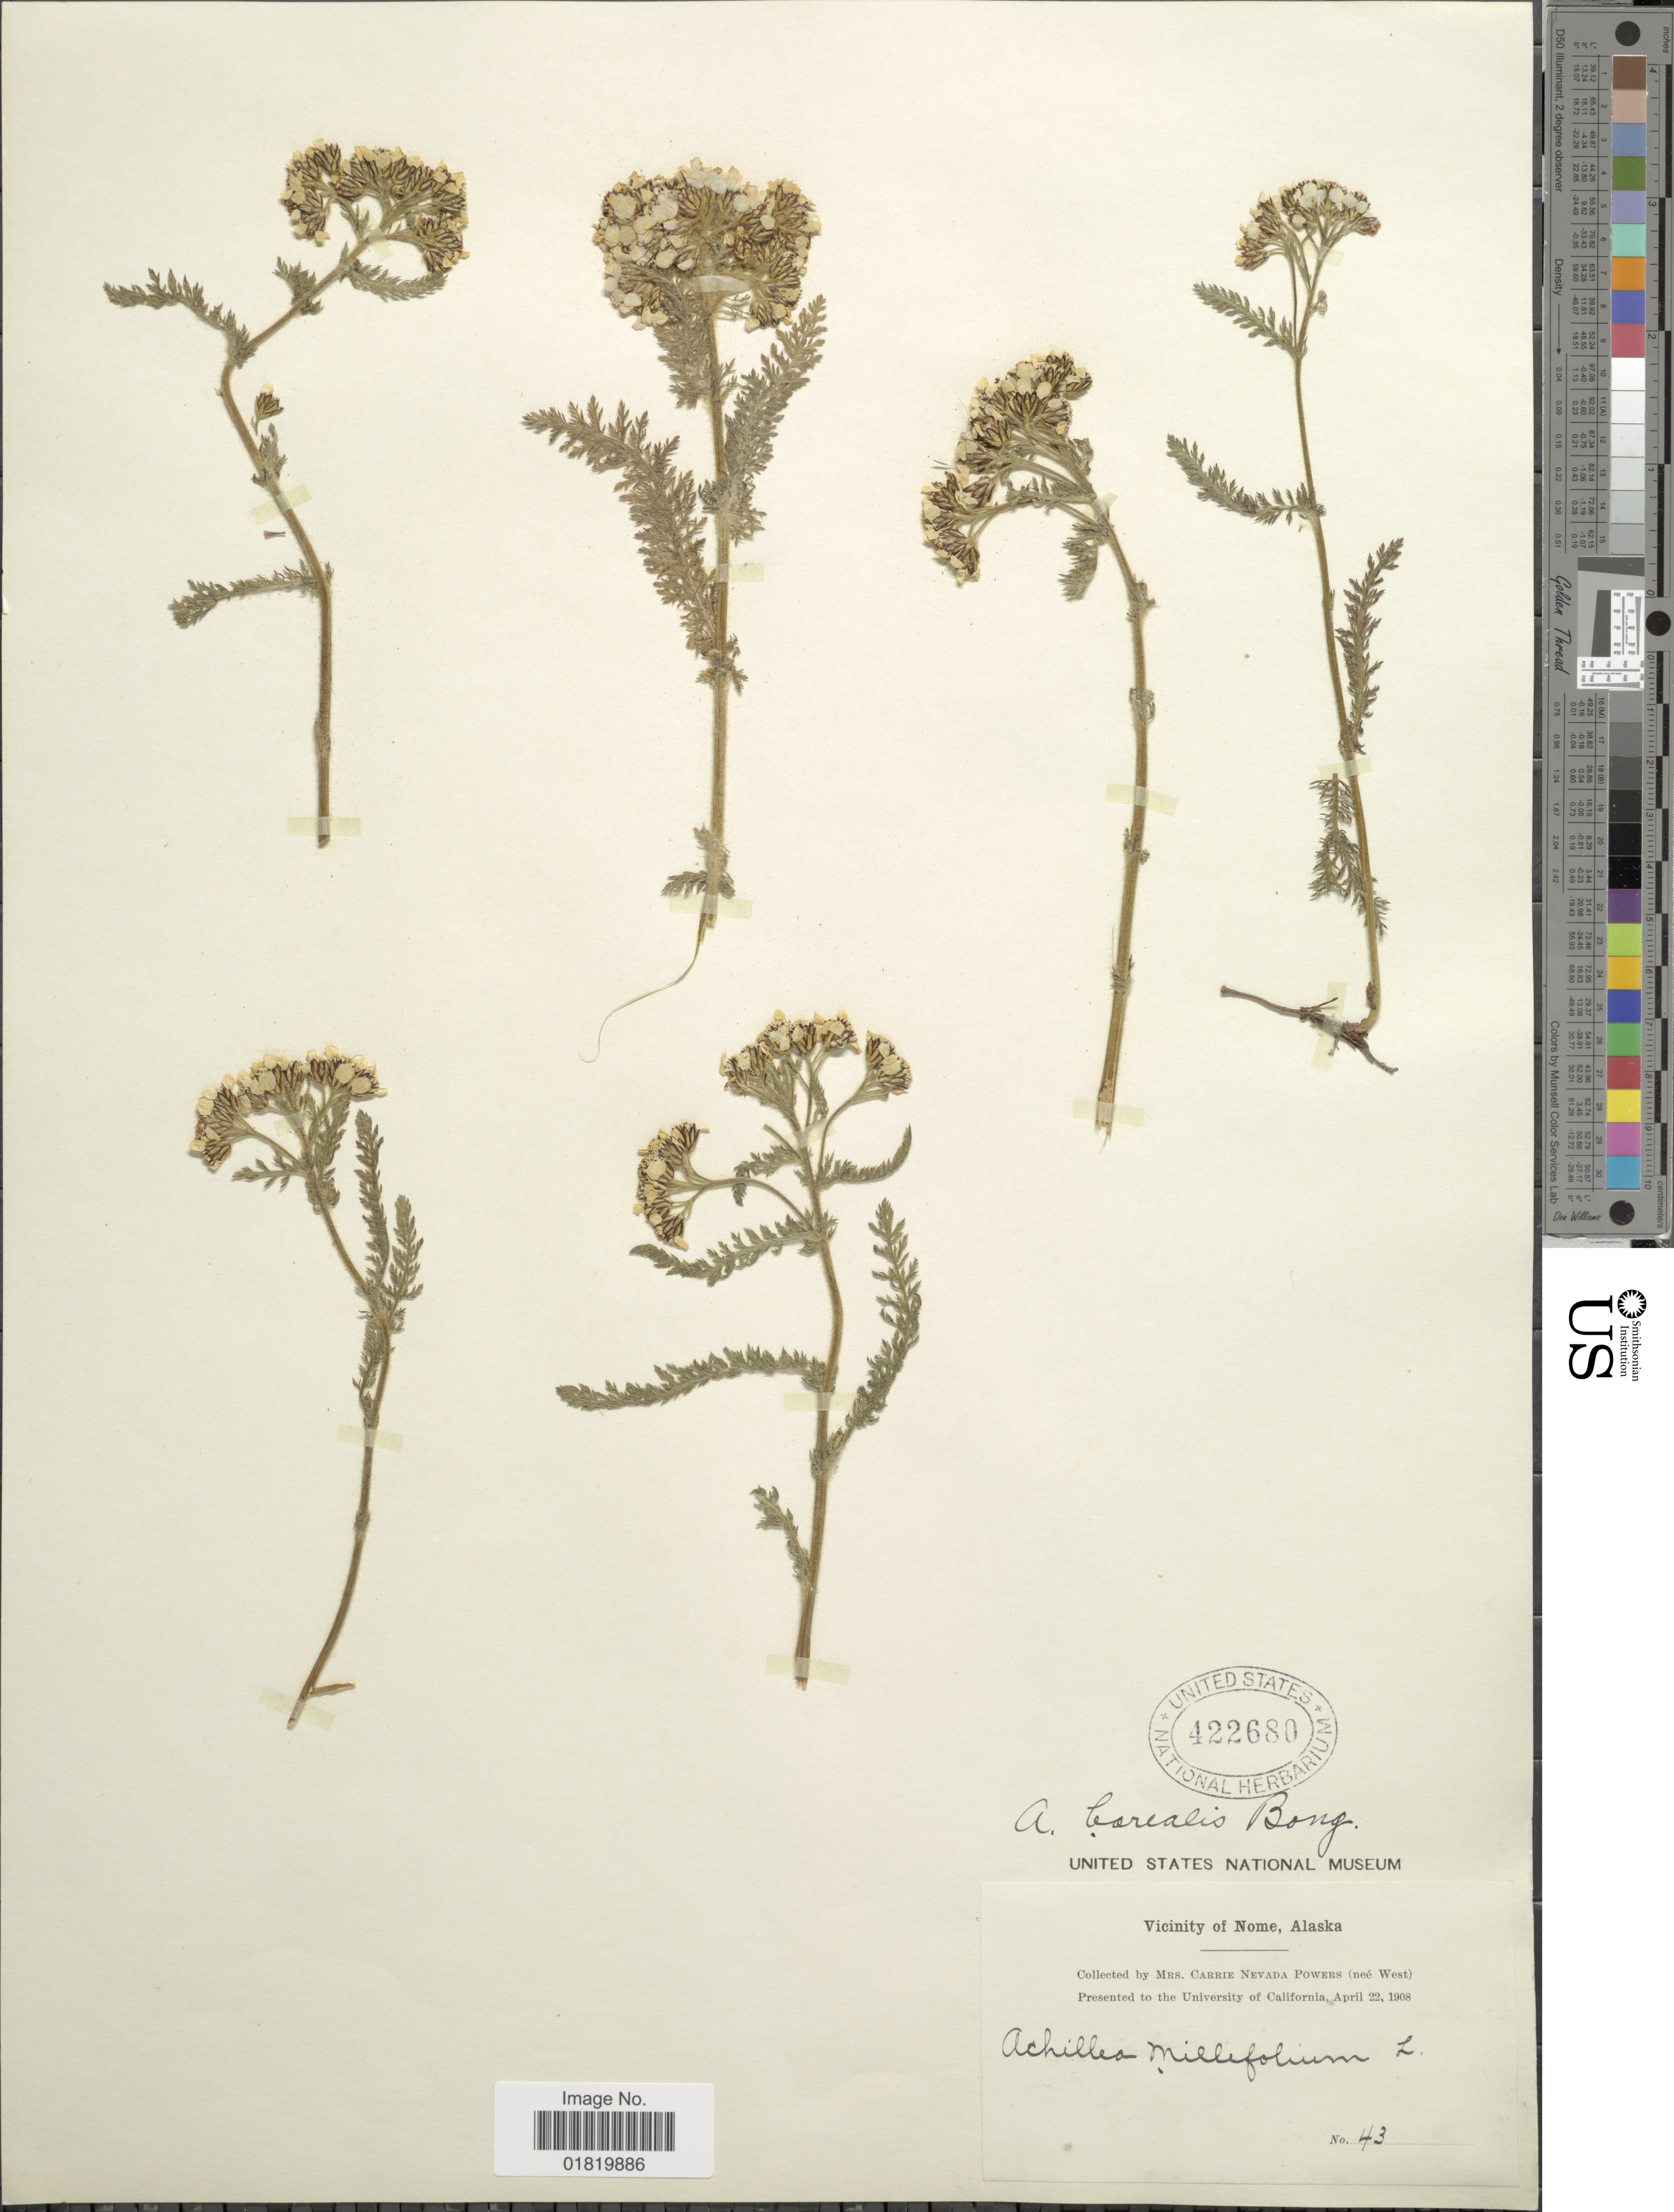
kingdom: Plantae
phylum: Tracheophyta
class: Magnoliopsida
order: Asterales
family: Asteraceae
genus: Achillea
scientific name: Achillea borealis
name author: Bong.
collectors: C. Powers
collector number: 43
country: United States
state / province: Alaska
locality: Vicinity of Nome, Alaska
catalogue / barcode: US 422680